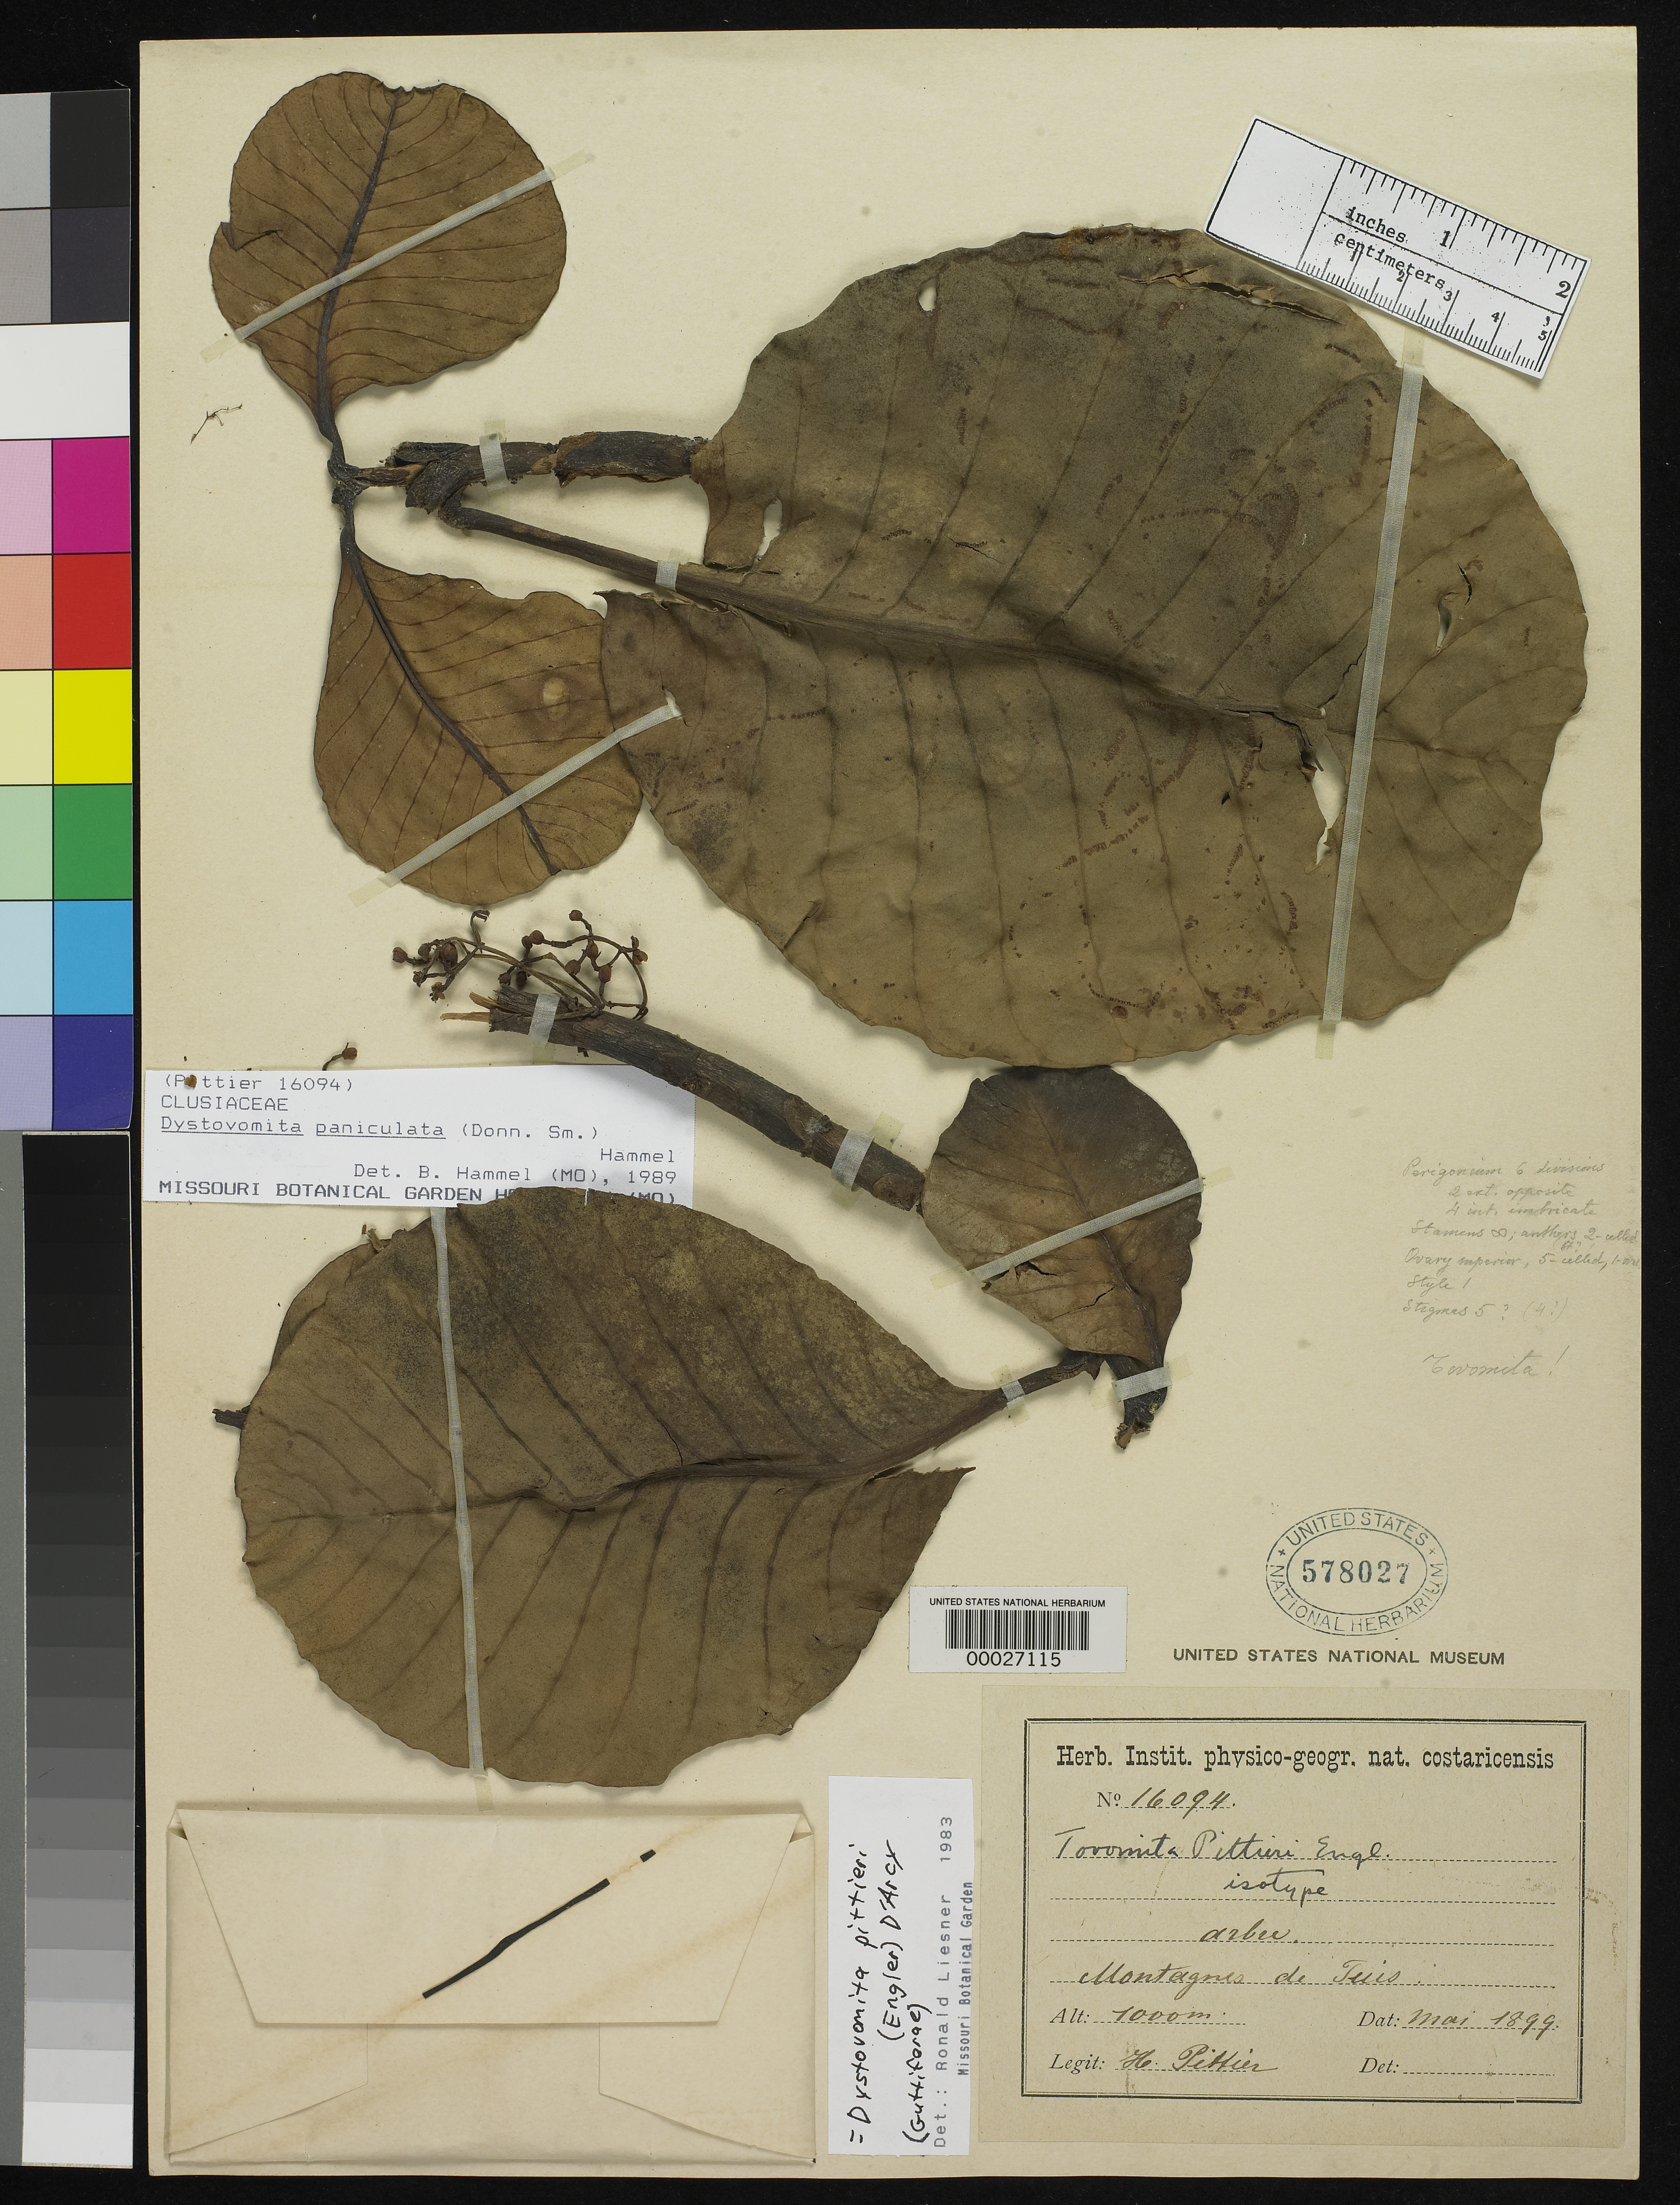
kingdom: Plantae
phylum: Tracheophyta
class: Magnoliopsida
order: Malpighiales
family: Clusiaceae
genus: Tovomita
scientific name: Tovomita pittieri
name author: Engl.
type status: Isotype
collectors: H. F. Pittier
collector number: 16094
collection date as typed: May 1899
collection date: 1899-05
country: Costa Rica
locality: "Berge von Tuis"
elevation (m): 1000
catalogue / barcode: US 578027